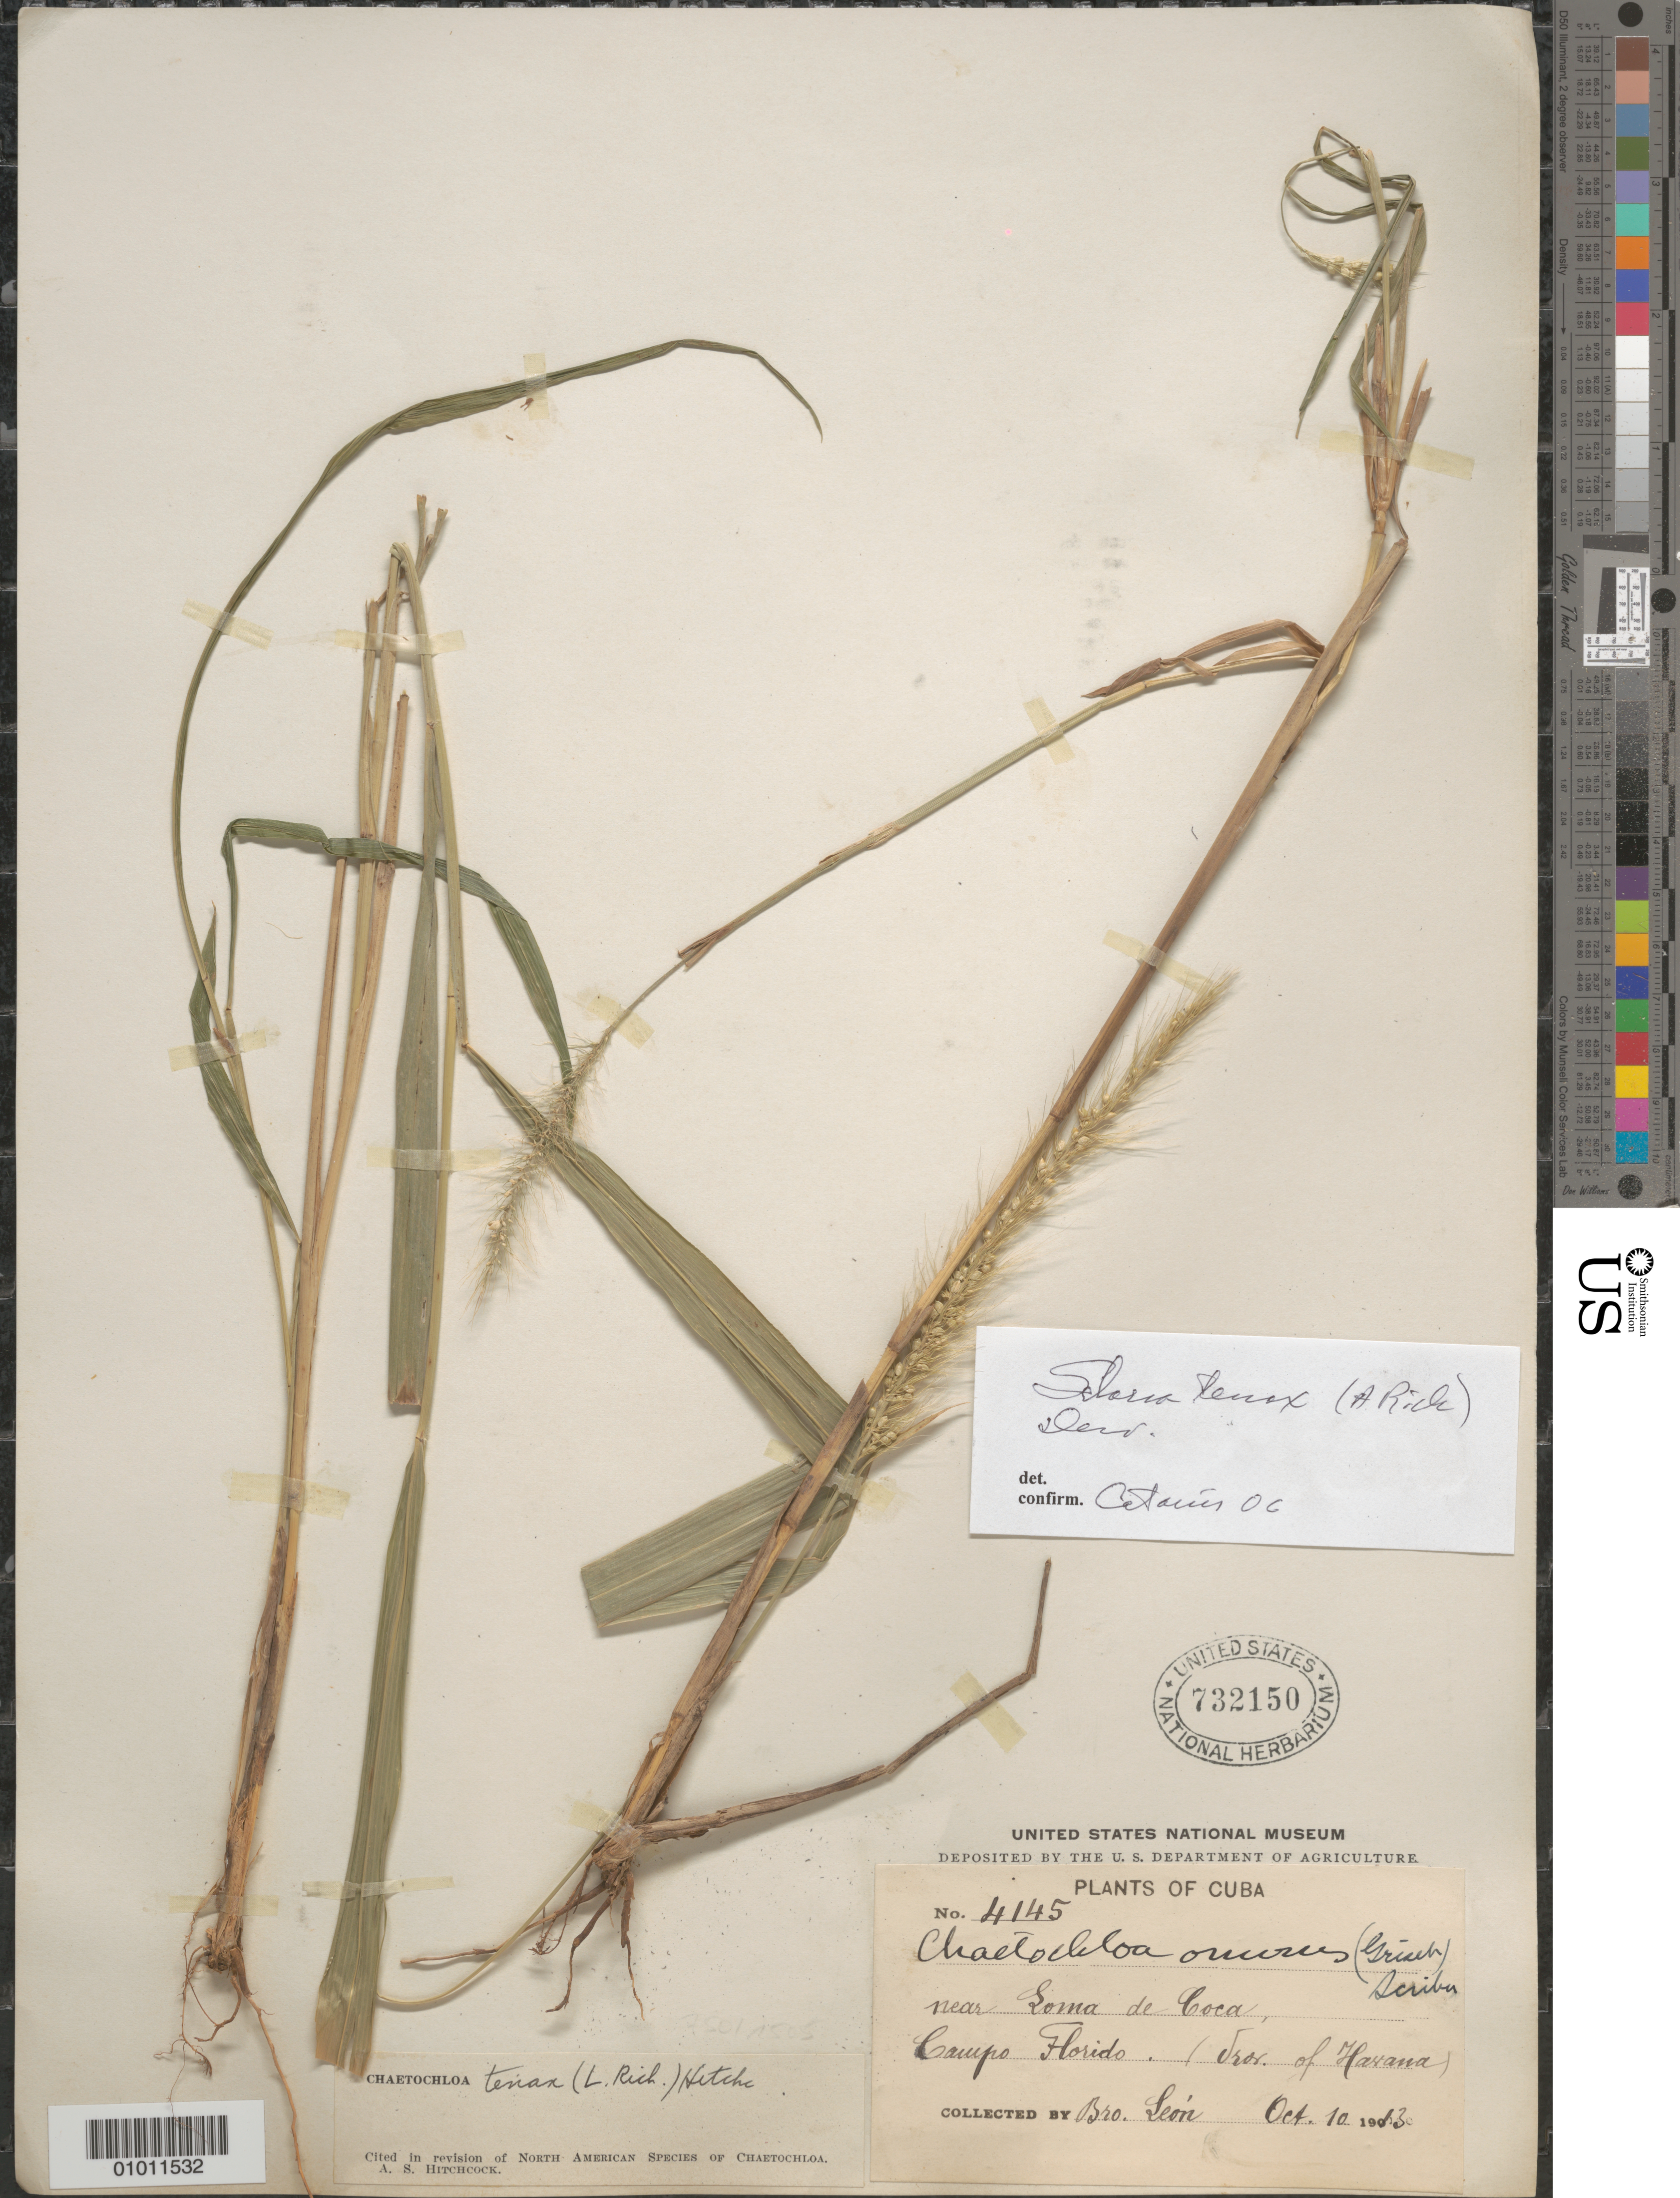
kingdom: Plantae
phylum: Tracheophyta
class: Liliopsida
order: Poales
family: Poaceae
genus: Setaria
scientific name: Setaria tenax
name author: (Rich.) Desv.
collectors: Bro. León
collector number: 4145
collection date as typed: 10 Oct 1913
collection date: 1913-10-10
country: Cuba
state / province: La Habana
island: Cuba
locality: Near Soma de Coca, Campo Florido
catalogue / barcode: US 732150